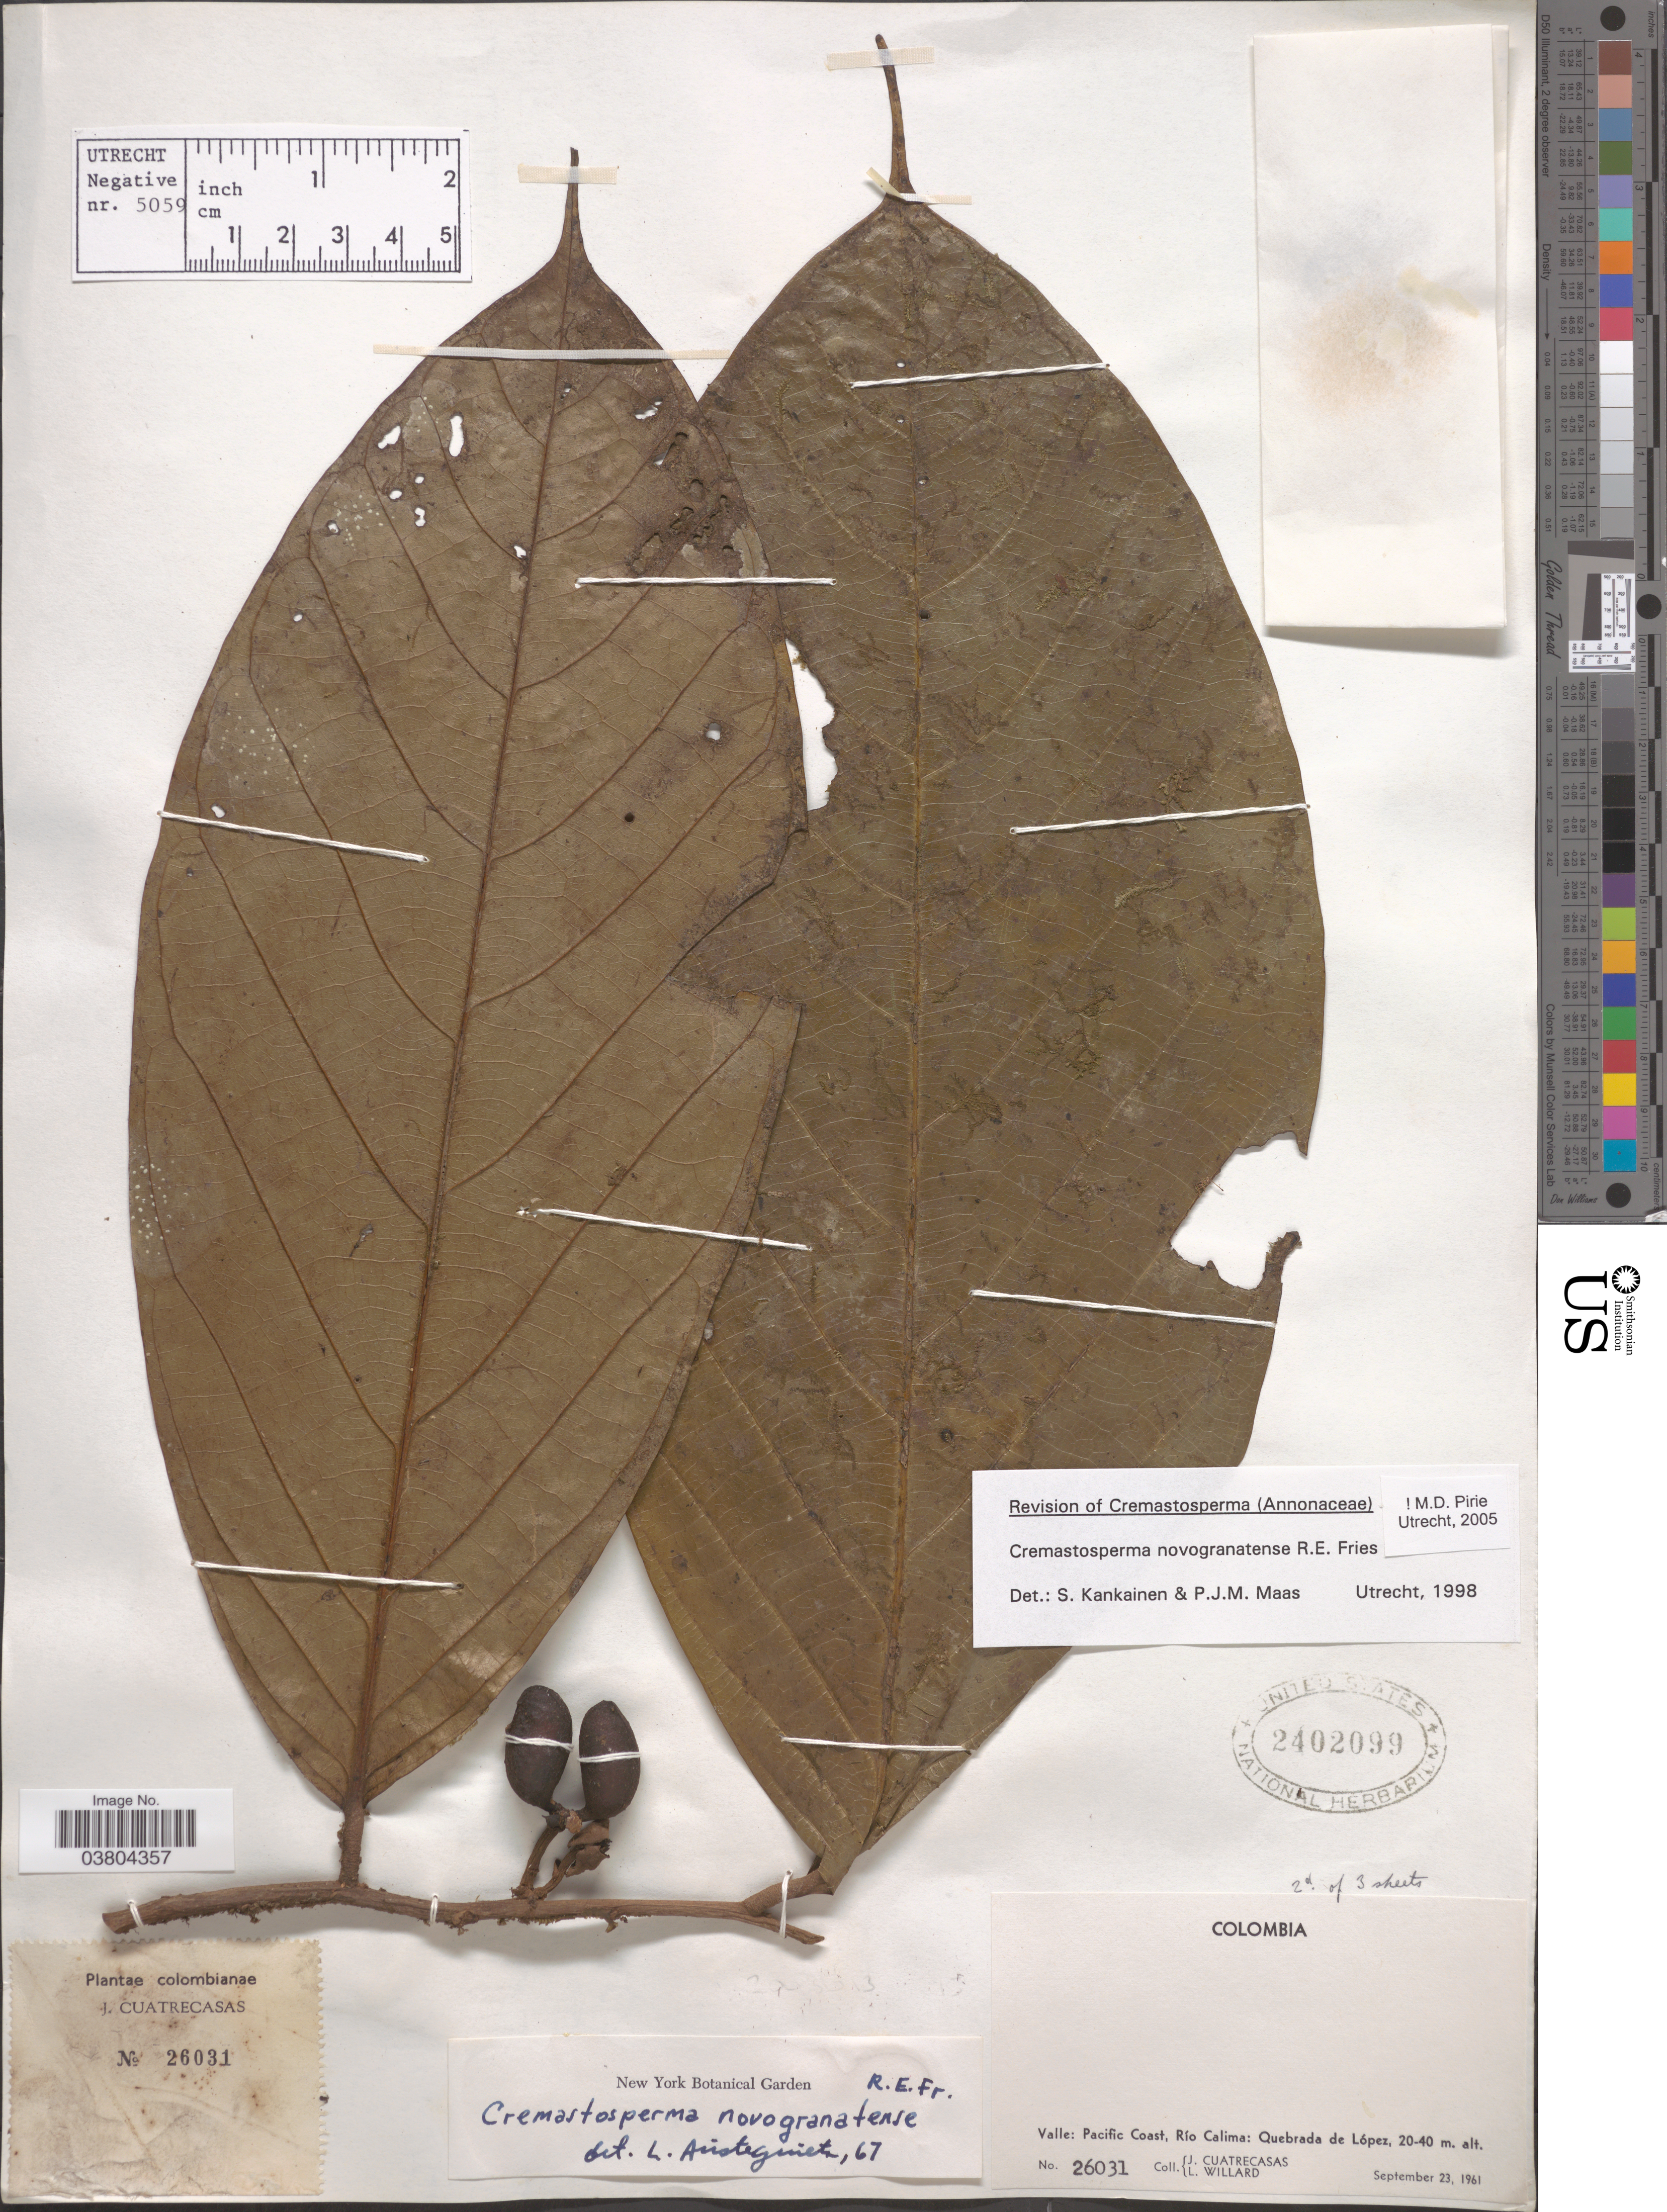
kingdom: Plantae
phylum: Tracheophyta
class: Magnoliopsida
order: Magnoliales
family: Annonaceae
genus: Cremastosperma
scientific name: Cremastosperma novogranatense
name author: R.E. Fr.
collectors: J. Cuatrecasas & L. Willard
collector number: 26031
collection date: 1961-09-23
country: Colombia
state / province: Valle del Cauca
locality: Valle: Pacific Coast, Río Calima: Quebrada de López.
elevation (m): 20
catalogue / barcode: US 2402099